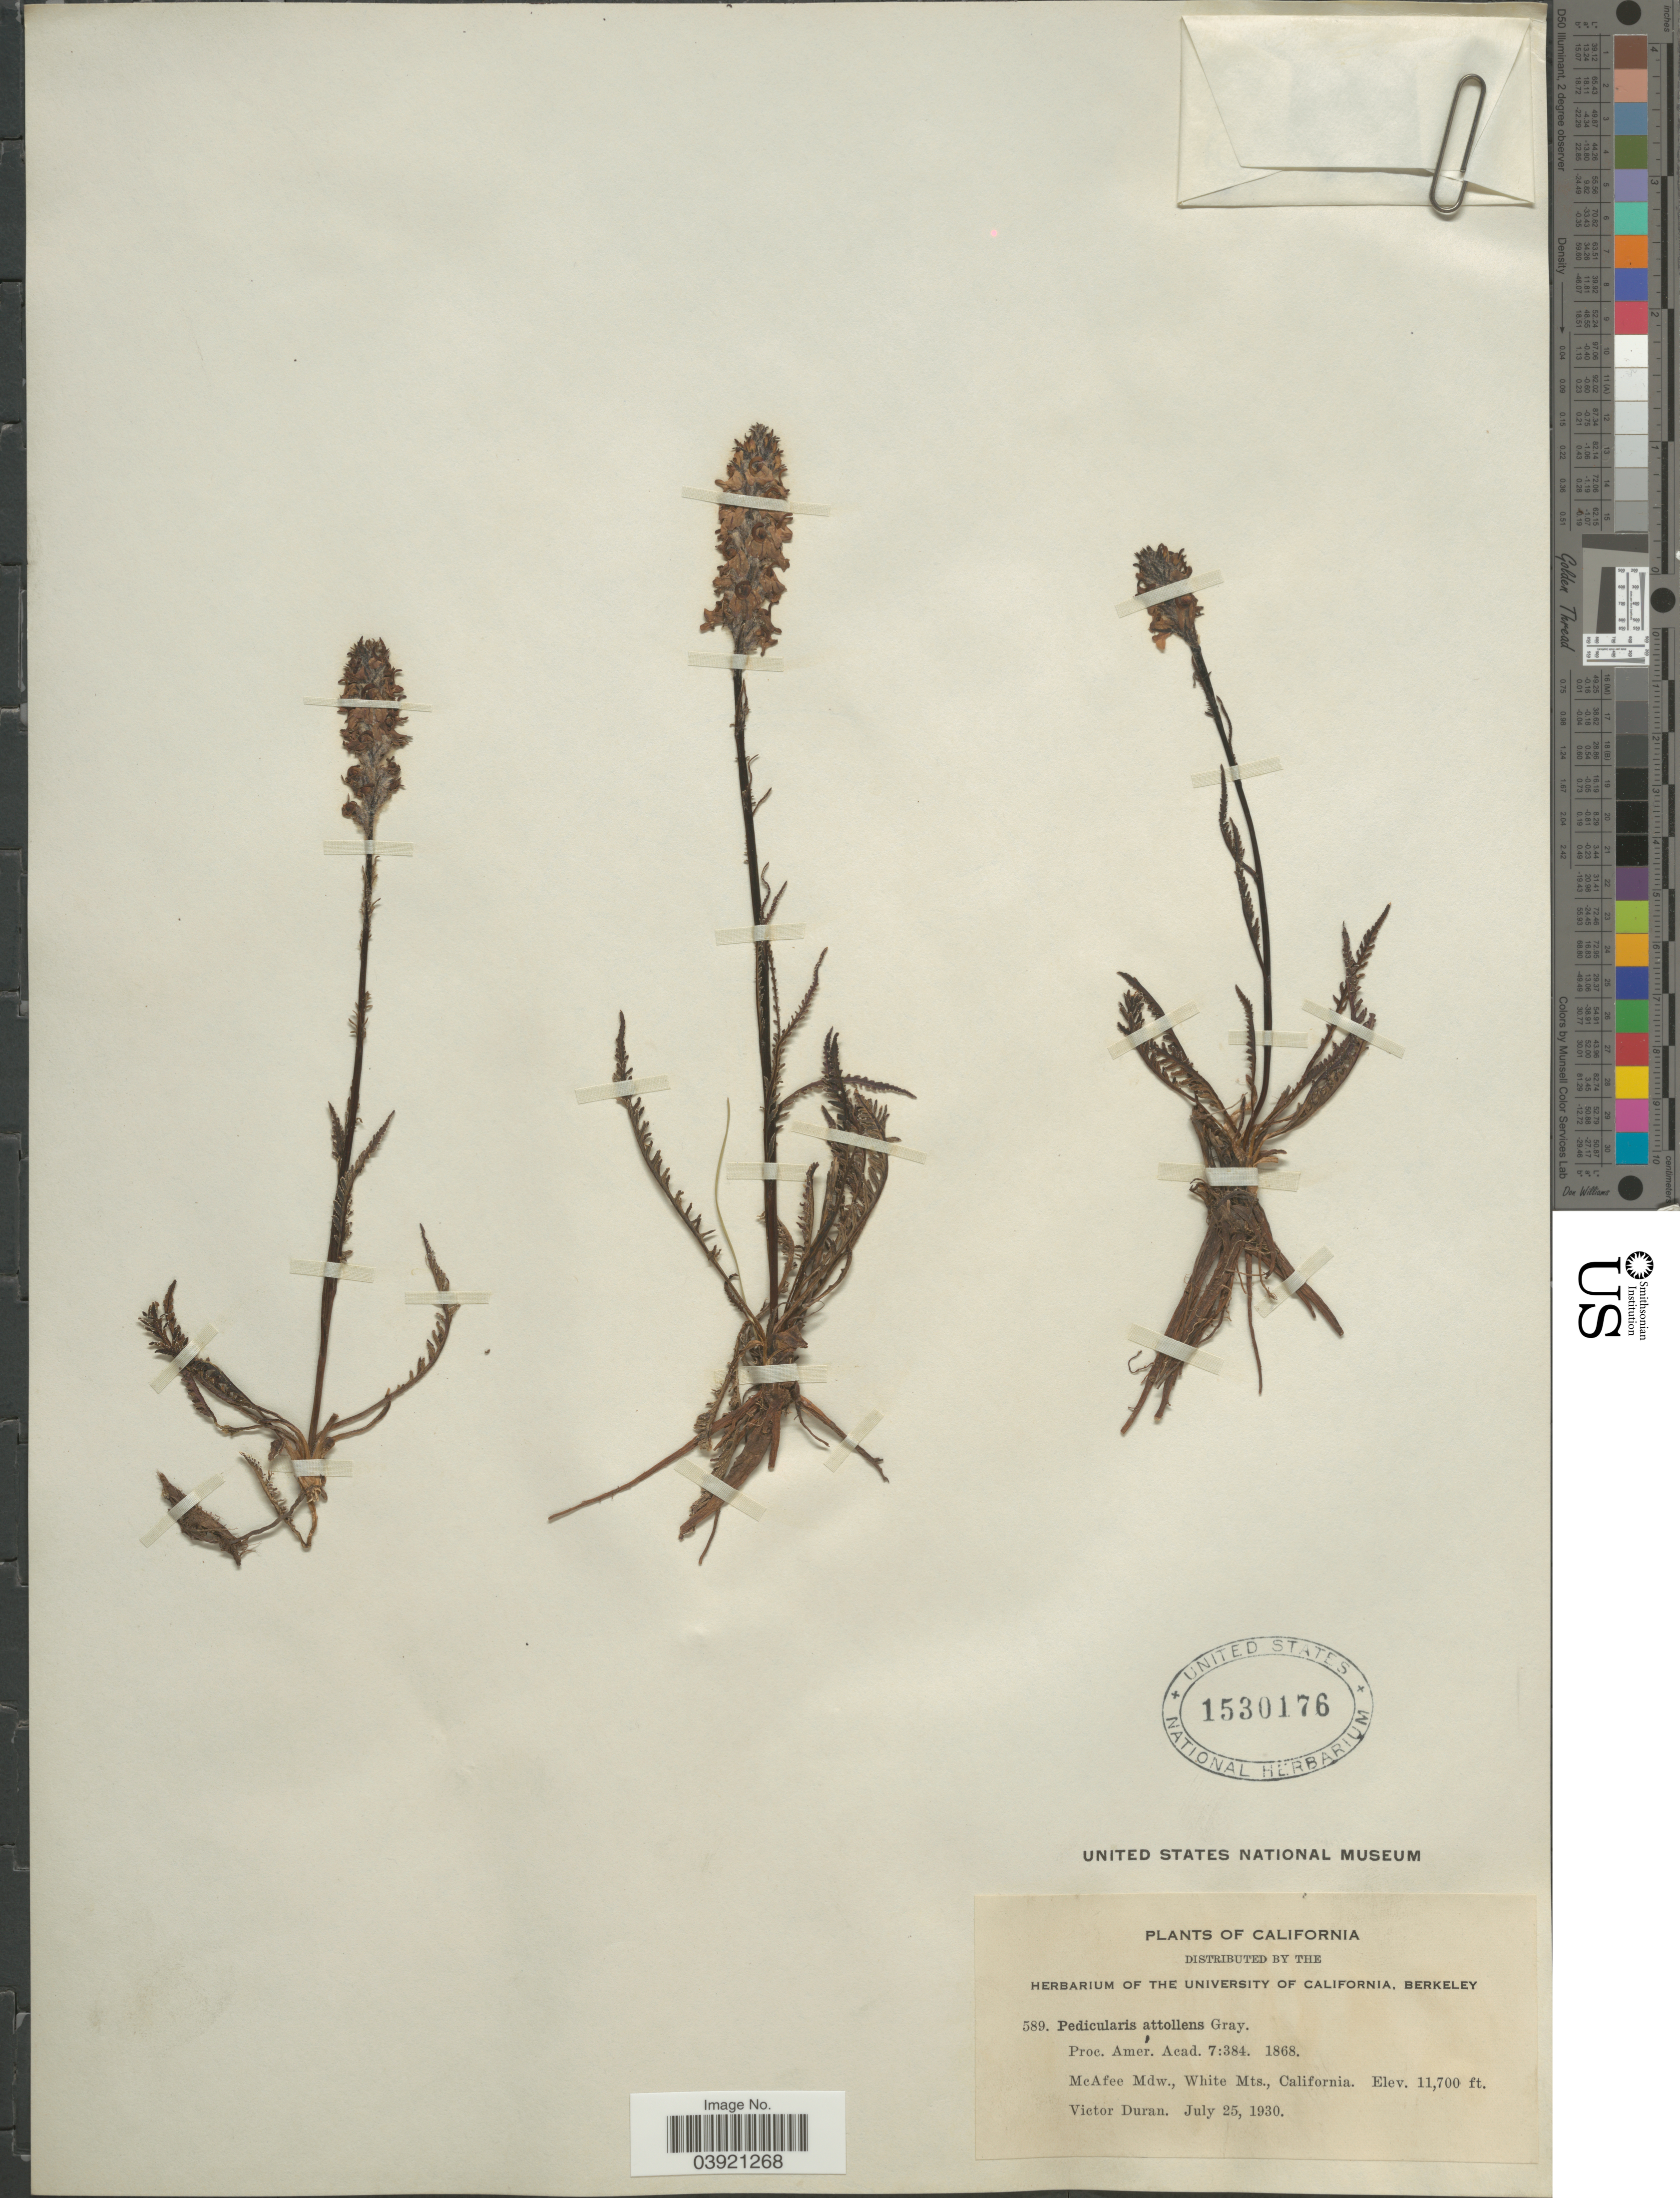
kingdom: Plantae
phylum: Tracheophyta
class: Magnoliopsida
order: Lamiales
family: Orobanchaceae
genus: Pedicularis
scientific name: Pedicularis attollens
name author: A. Gray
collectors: V. Duran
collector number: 589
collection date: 1930-07-25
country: United States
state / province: California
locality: McAfee Mdw., White Mts.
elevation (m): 3566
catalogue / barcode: US 1530176